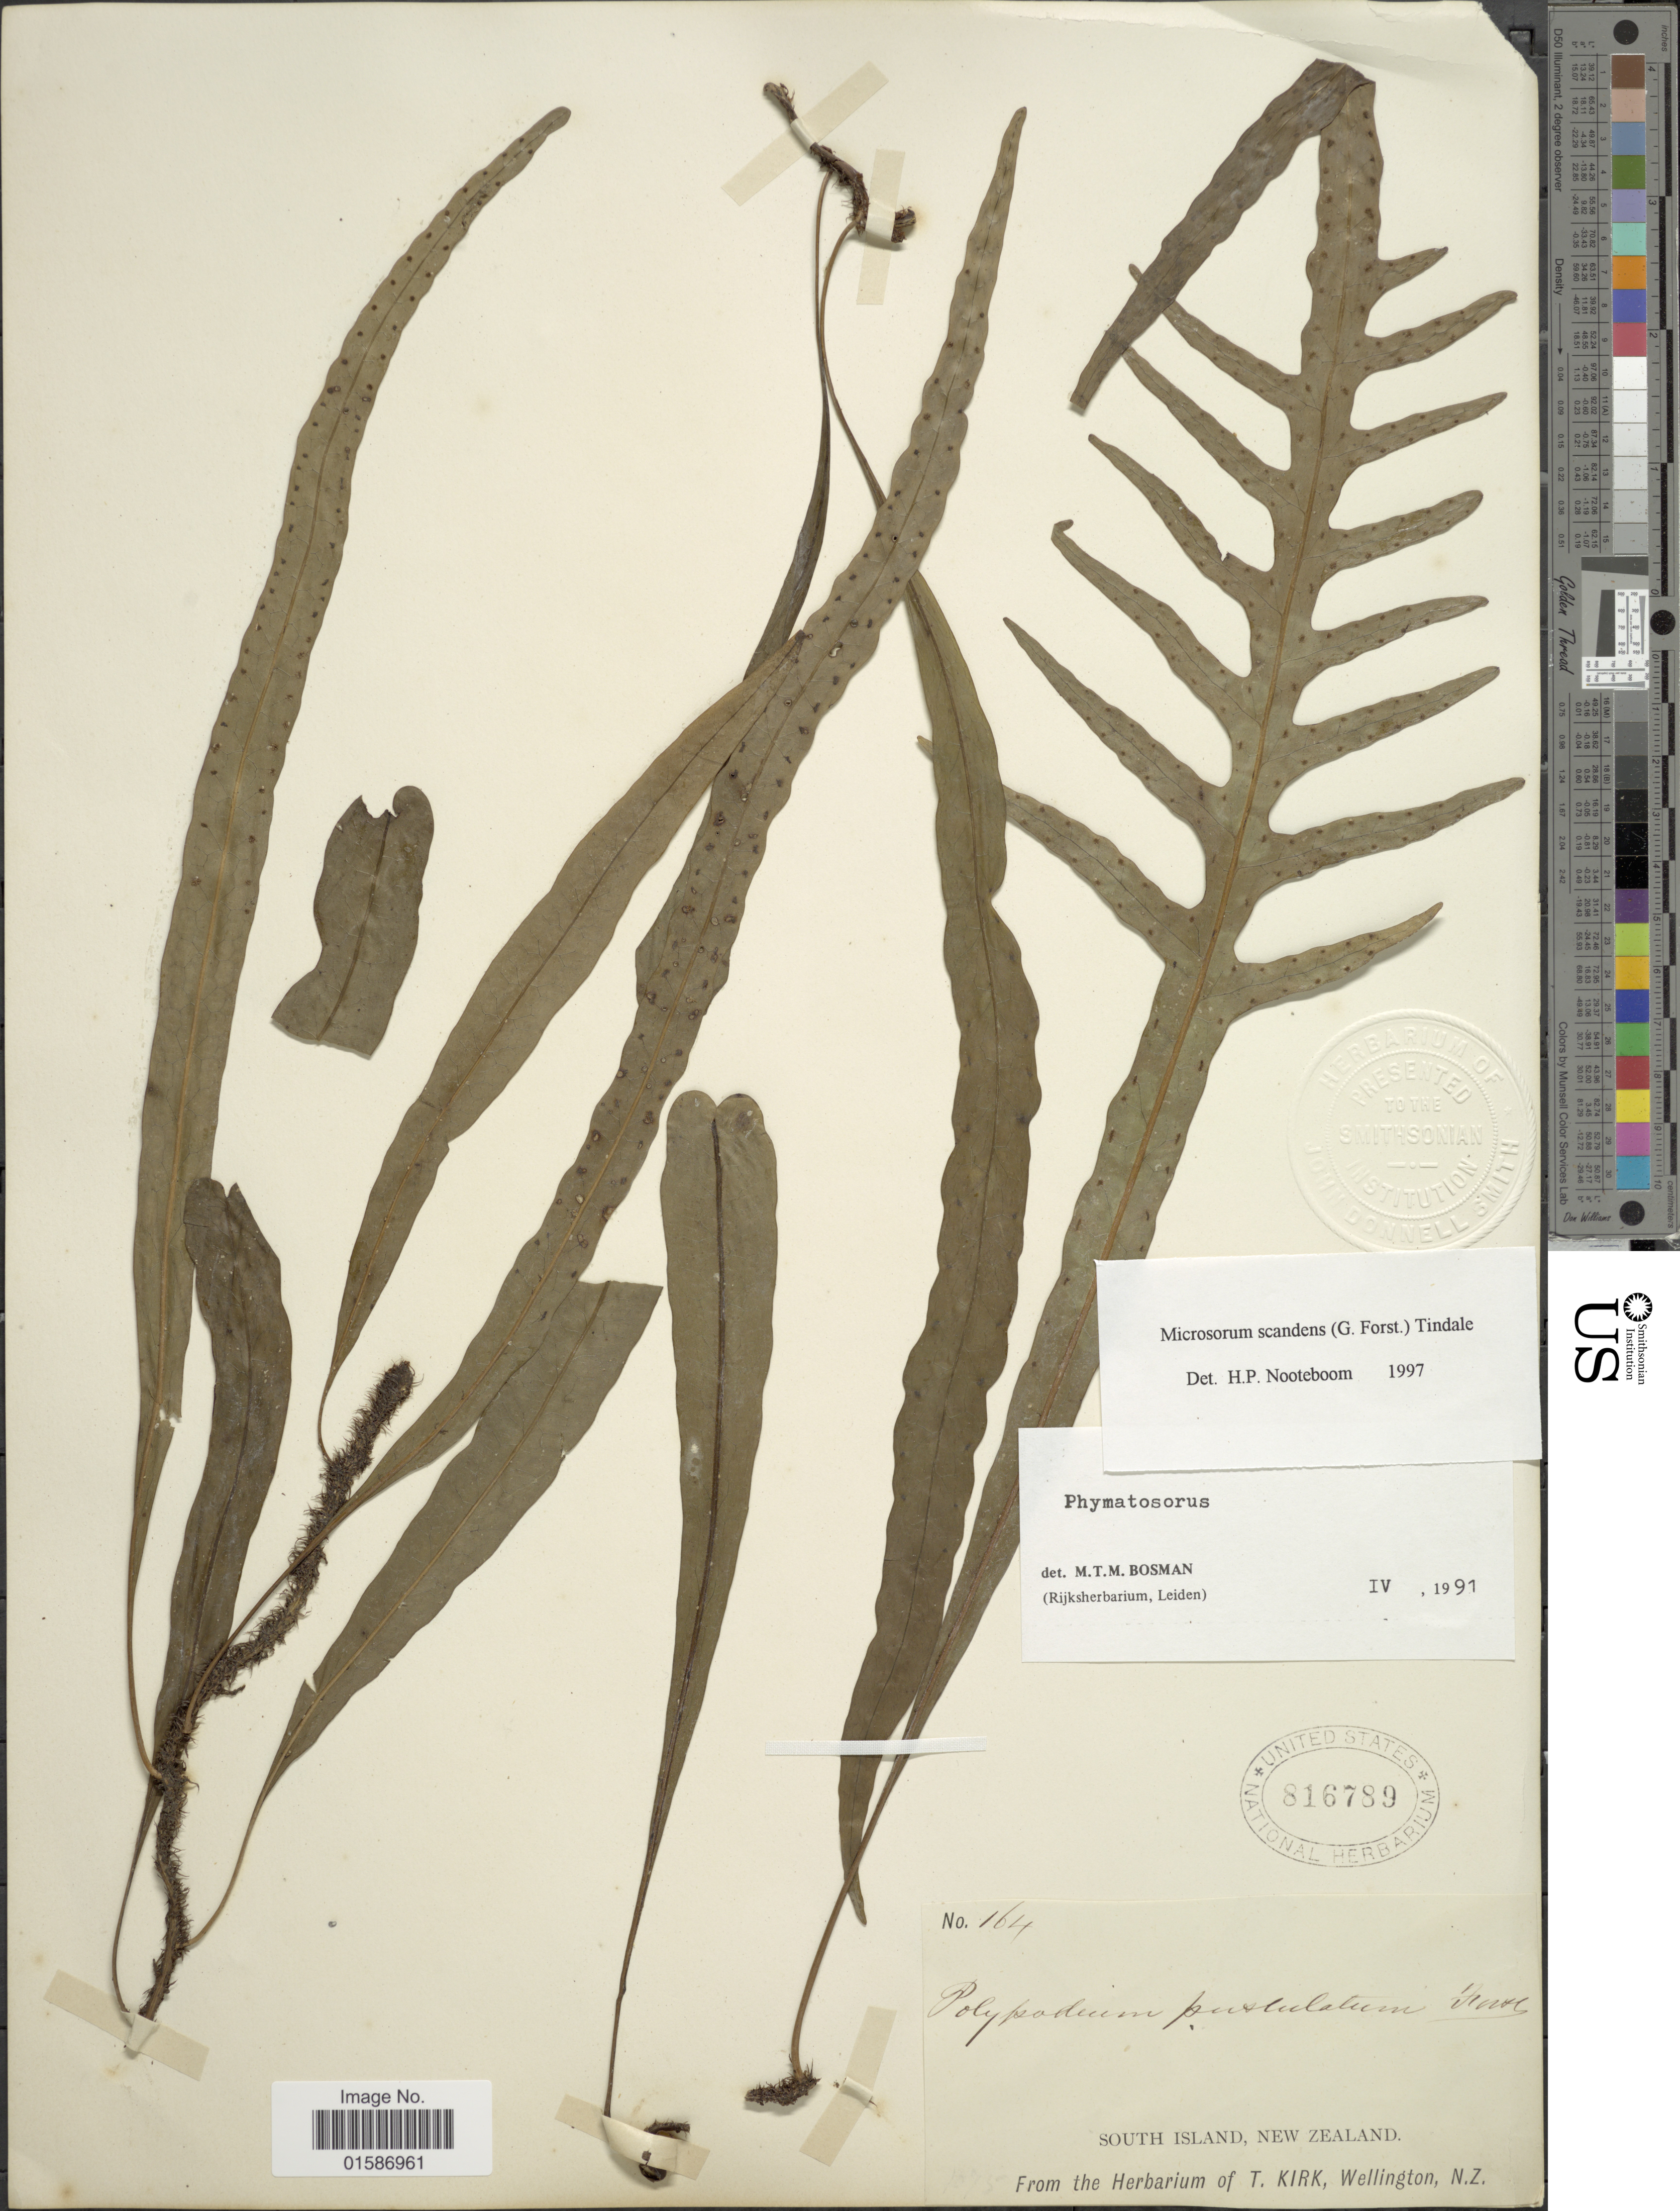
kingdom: Plantae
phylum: Tracheophyta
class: Polypodiopsida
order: Polypodiales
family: Polypodiaceae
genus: Microsorum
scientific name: Microsorum scandens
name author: Tindale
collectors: ex herb. T. Kirk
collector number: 164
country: New Zealand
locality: South Island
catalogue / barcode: US 816789